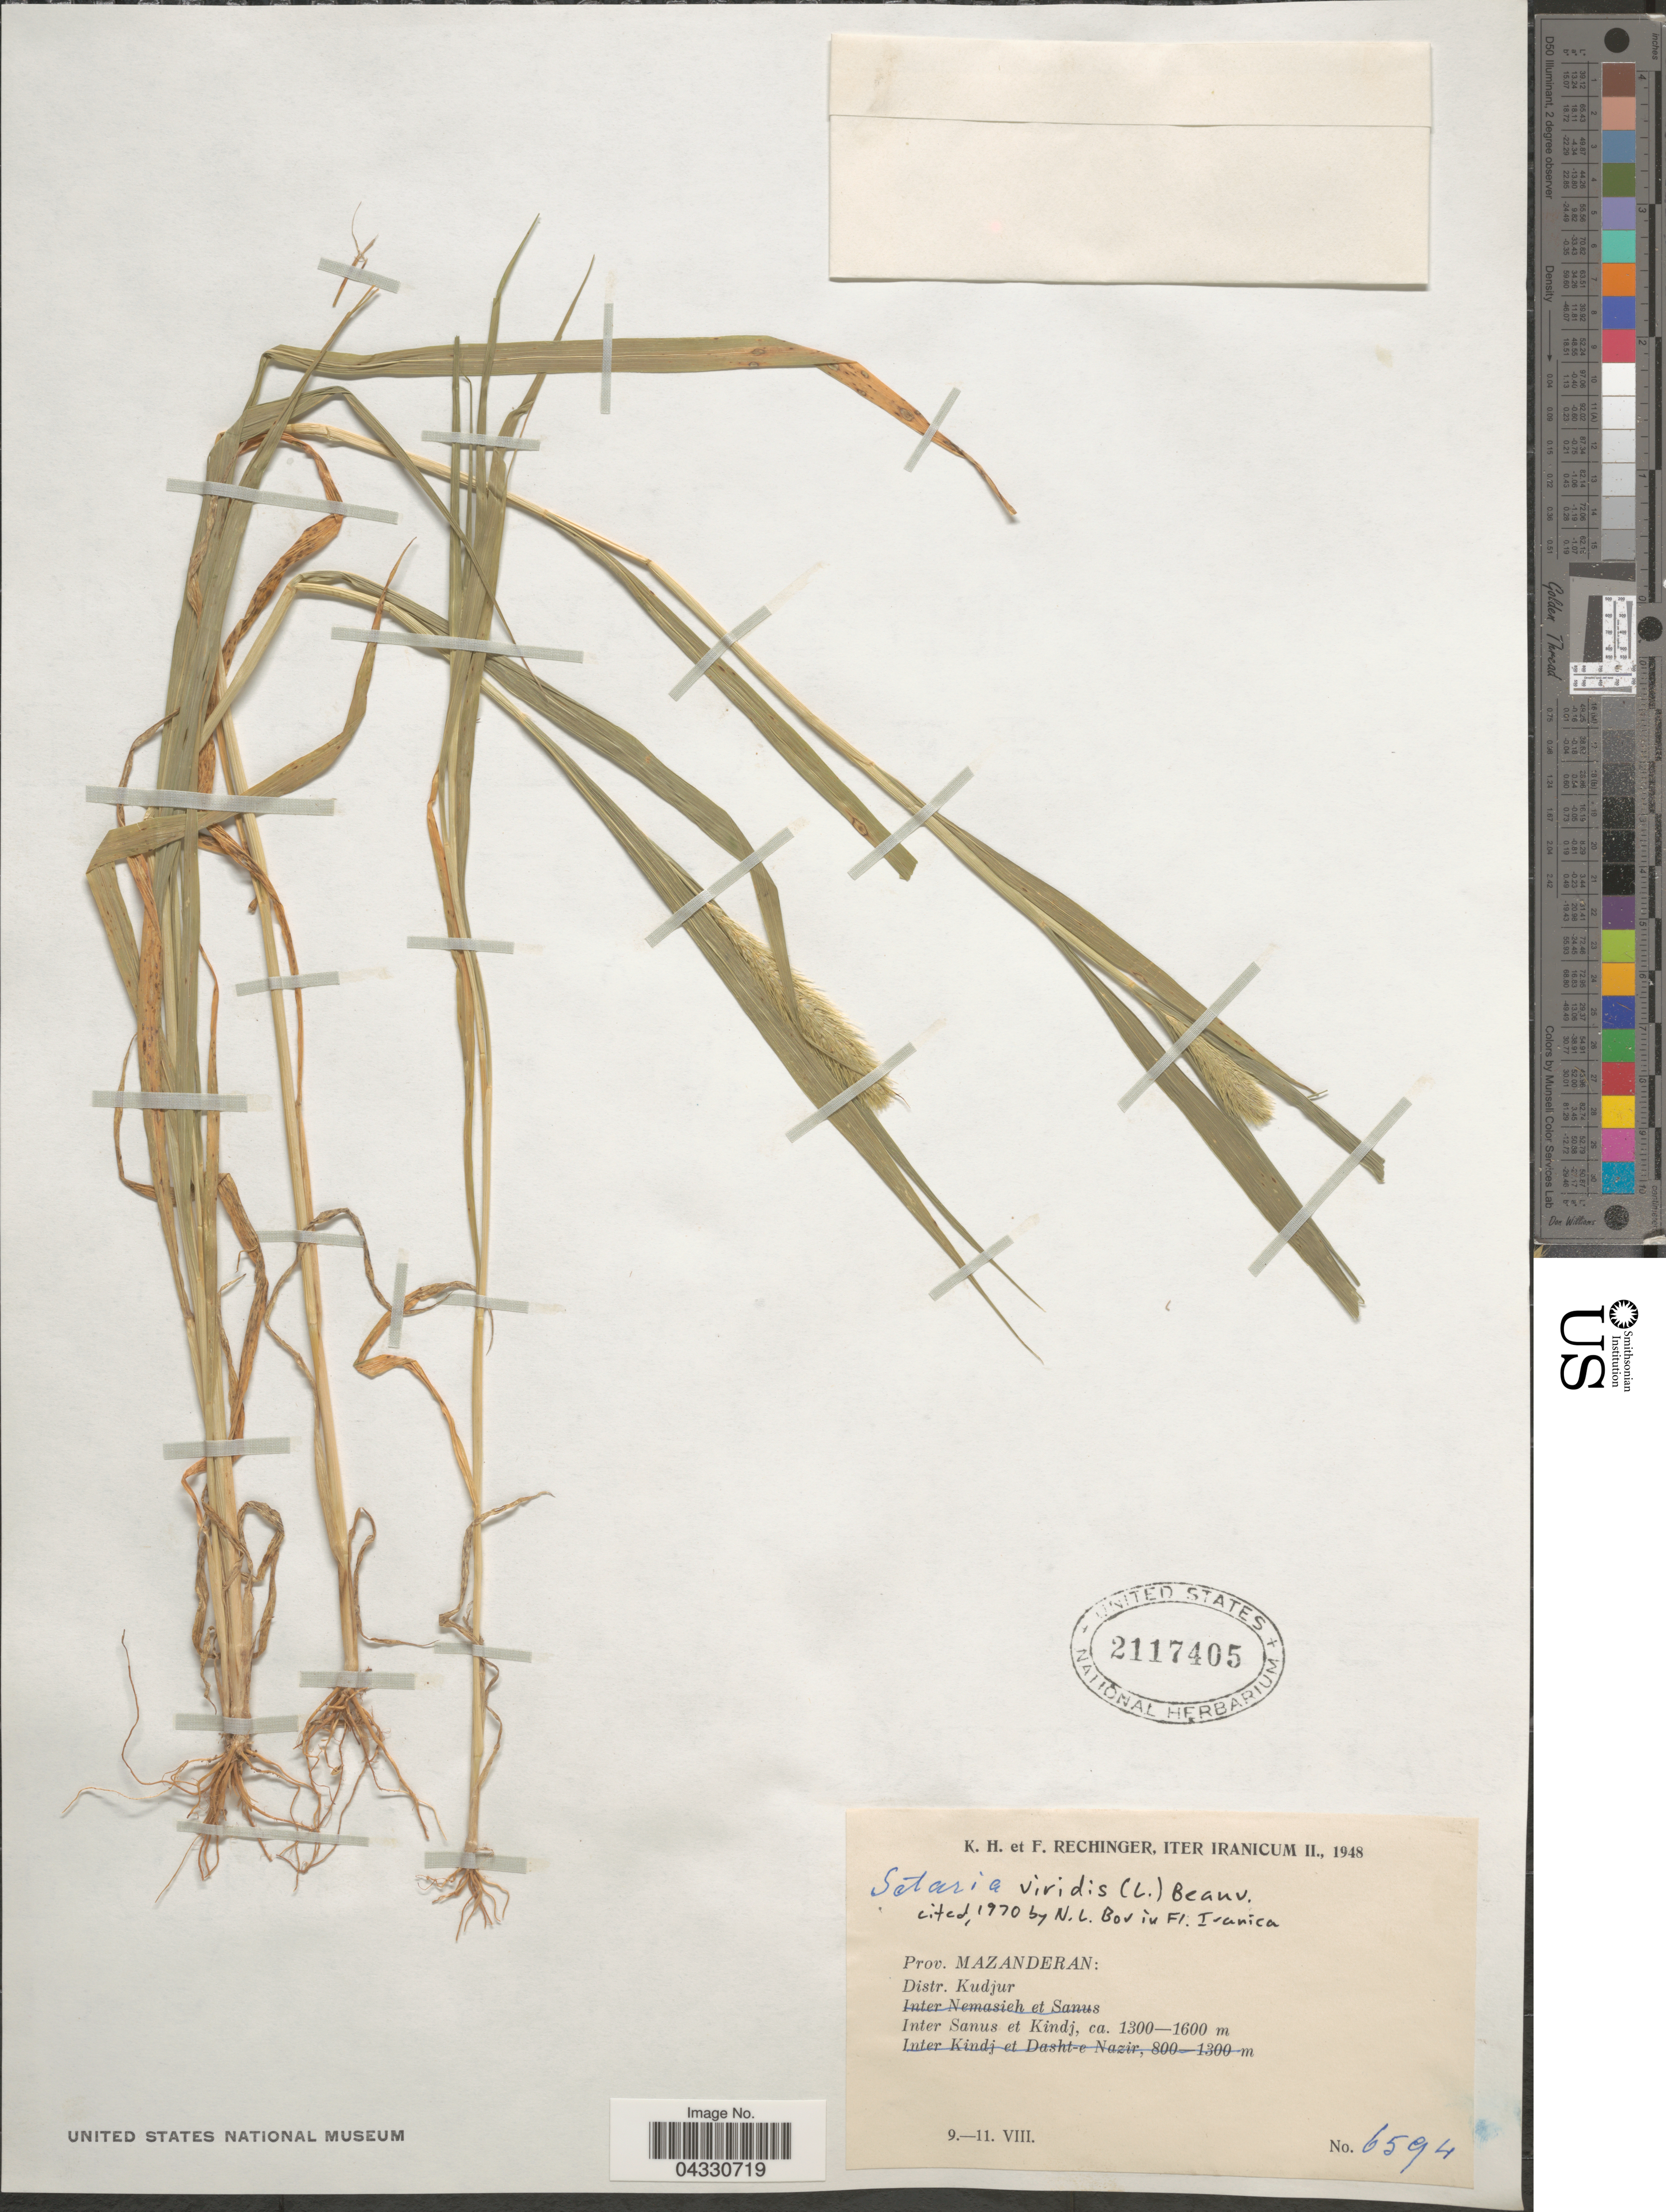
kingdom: Plantae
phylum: Tracheophyta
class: Liliopsida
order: Poales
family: Poaceae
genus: Setaria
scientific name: Setaria viridis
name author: (L.) P. Beauv.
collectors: K. H. Rechinger & F. Rechinger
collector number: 6594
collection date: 1948-08-09/1948-08-11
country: Iran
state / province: Mazandaran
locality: Iter Iranicum II., 1948. Prov. Mazanderan: Distr. Kudjur. Inter Sanus et Kindj.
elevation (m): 1300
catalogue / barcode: US 2117405